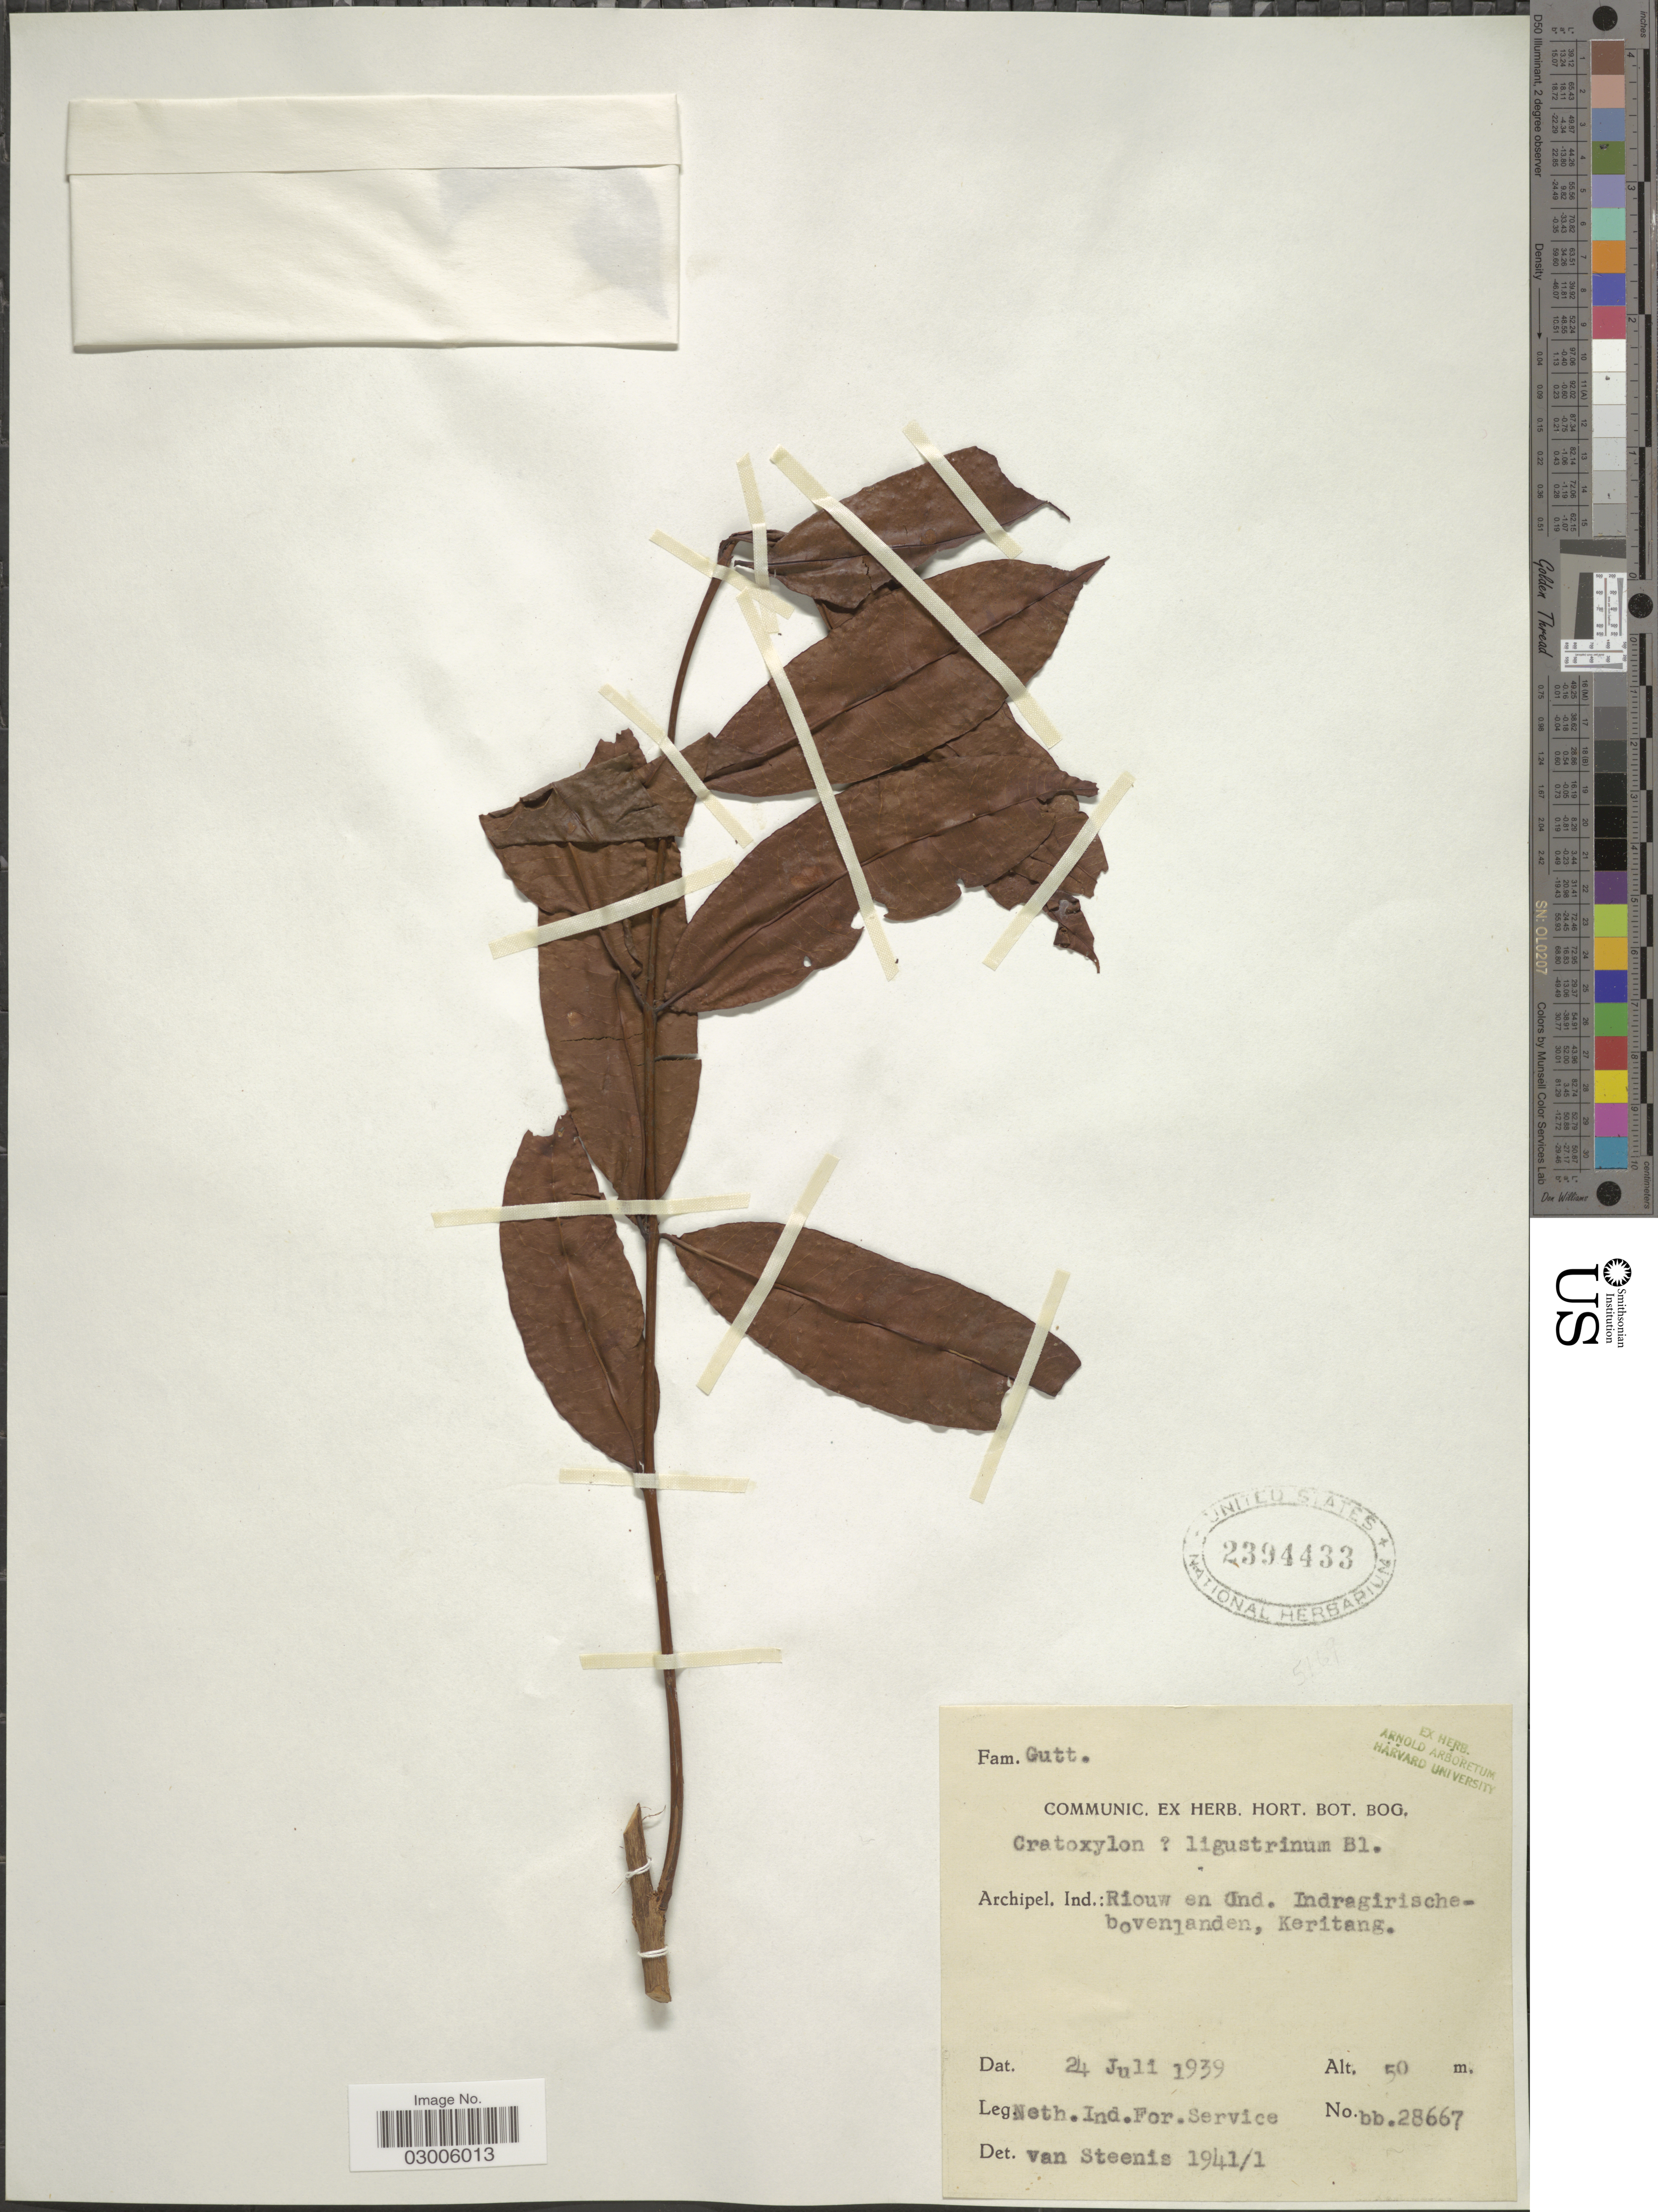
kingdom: Plantae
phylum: Tracheophyta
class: Magnoliopsida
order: Malpighiales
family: Hypericaceae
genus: Cratoxylum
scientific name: Cratoxylum ligustrinum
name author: (Spach) Blume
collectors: Neth. Ind. For. Service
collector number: bb.28667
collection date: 1939-07-24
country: Indonesia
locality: Archipel. Ind.: Riouw en Ind. Indragirische-bovenlanden, Keritang.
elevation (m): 50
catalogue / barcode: US 2394433